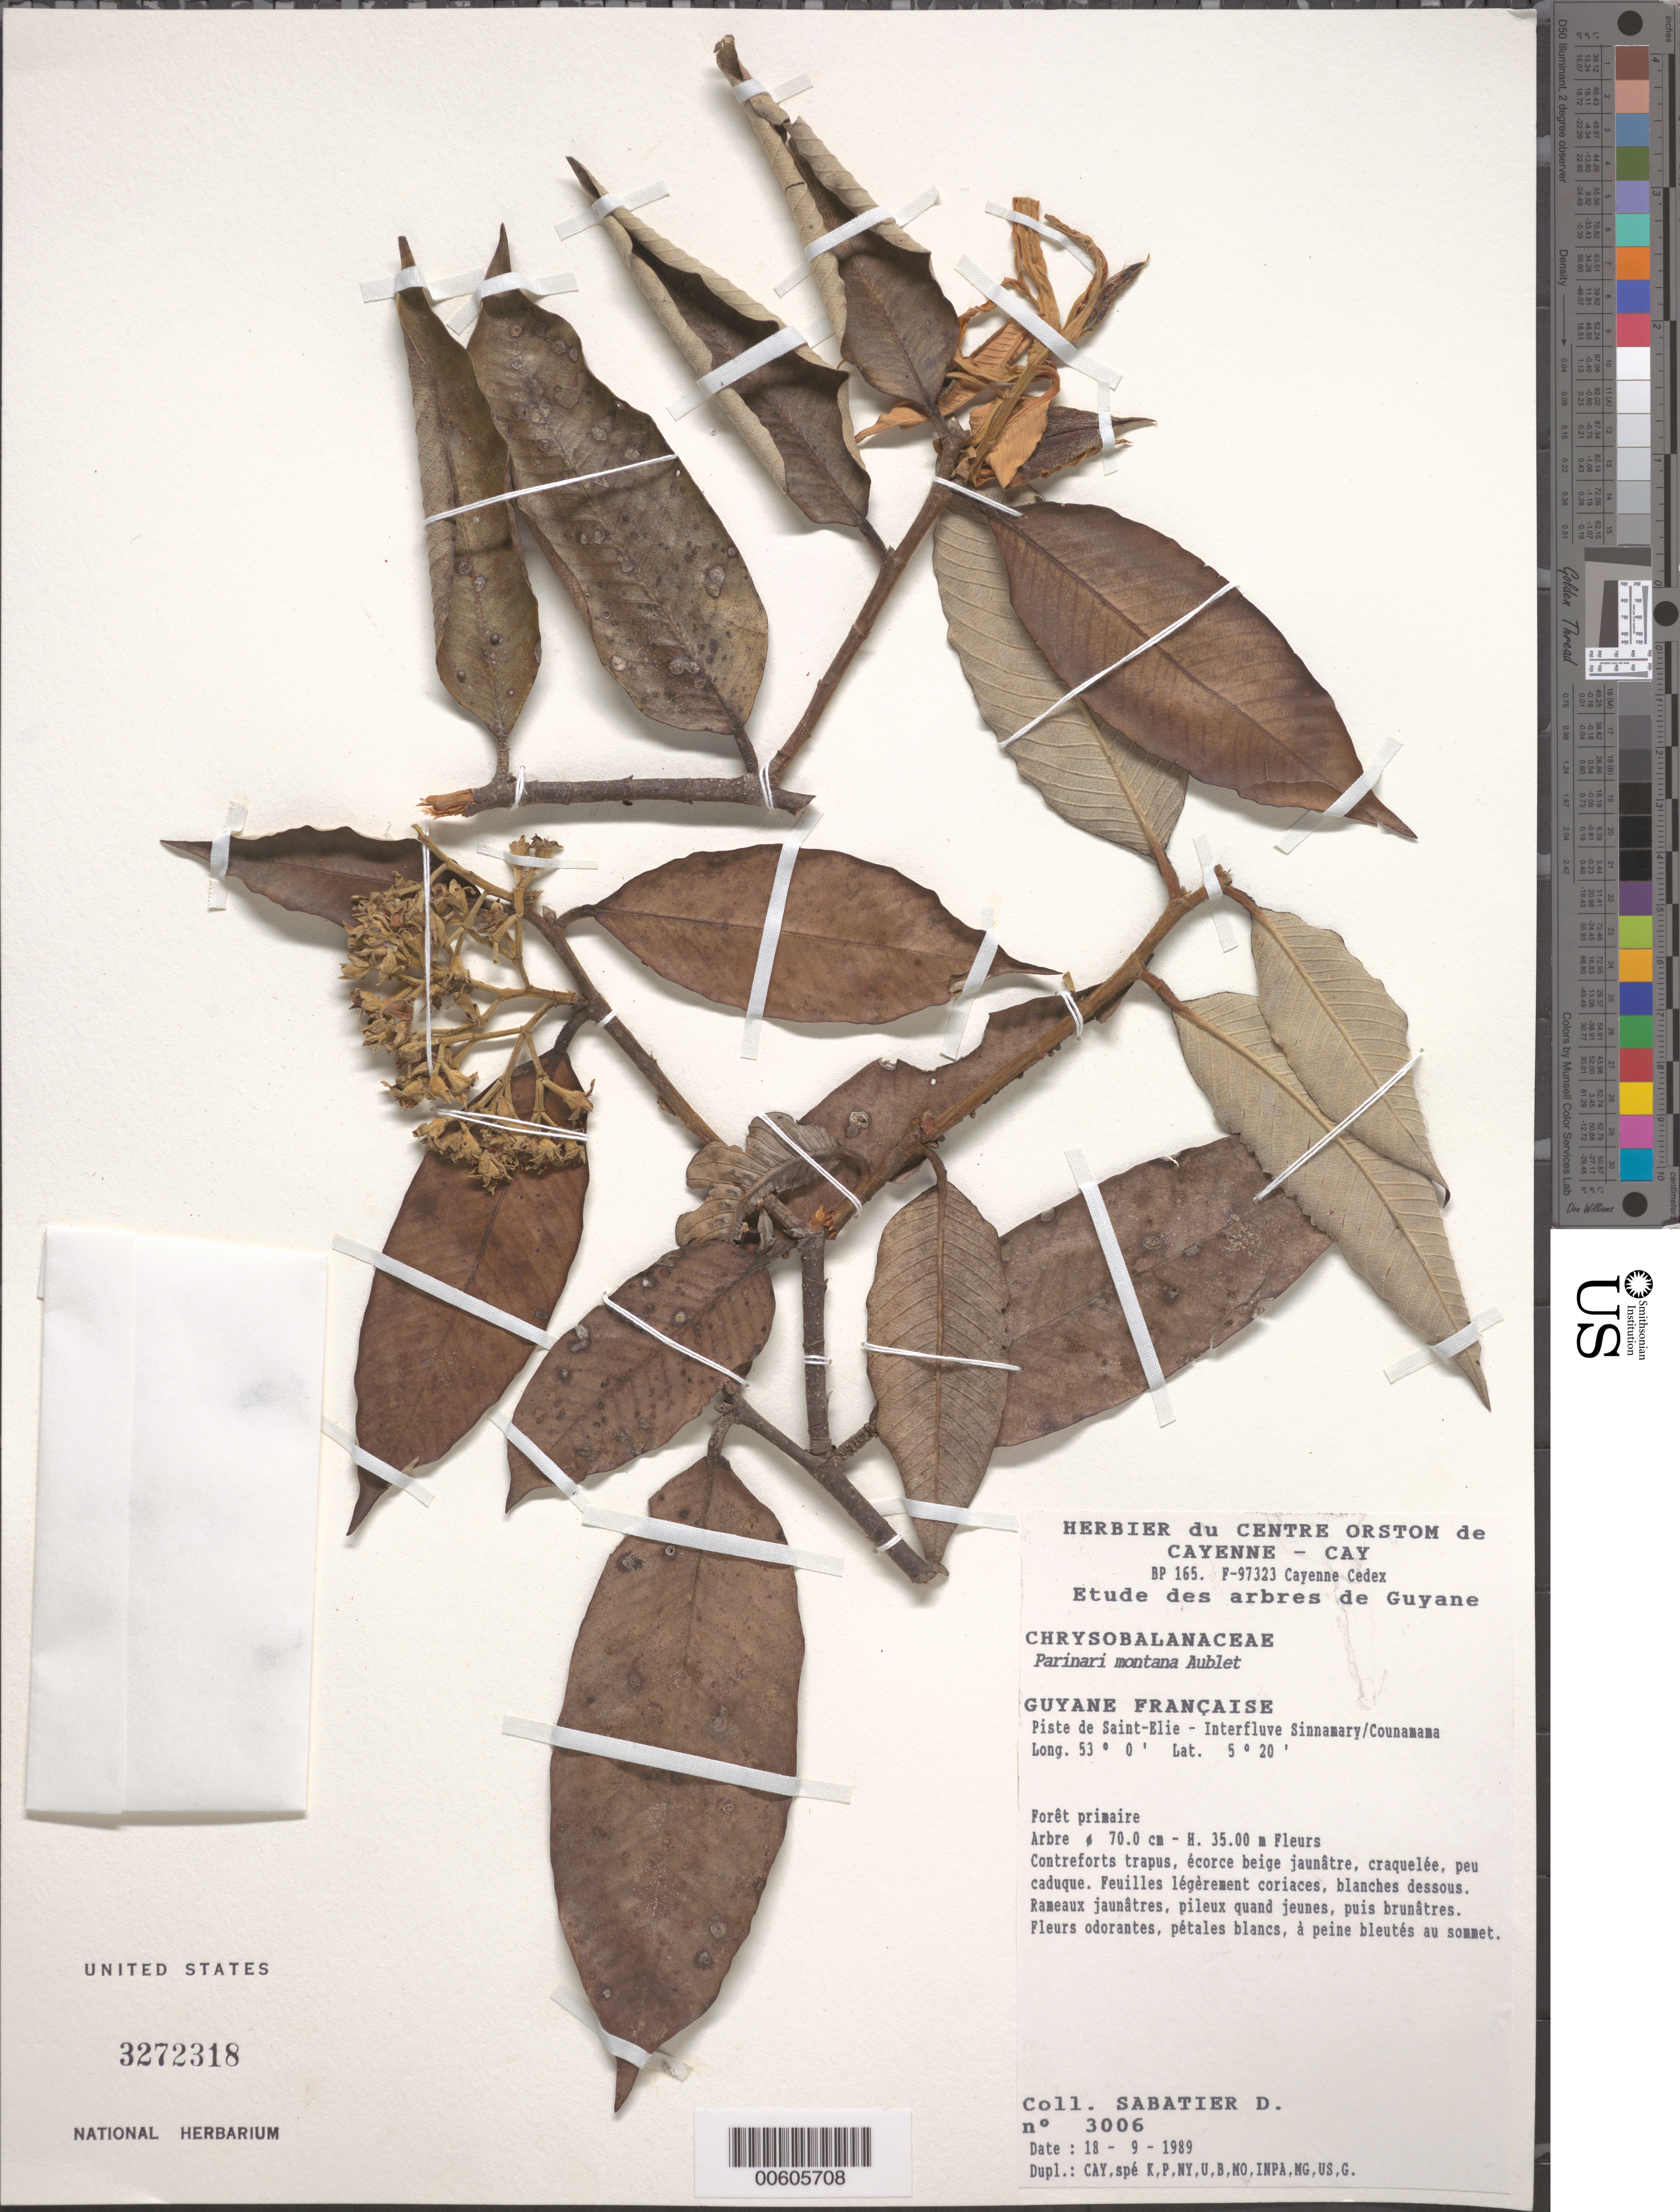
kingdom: Plantae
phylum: Tracheophyta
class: Magnoliopsida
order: Malpighiales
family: Chrysobalanaceae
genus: Parinari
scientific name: Parinari montana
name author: Aubl.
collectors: D. Sabatier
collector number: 3006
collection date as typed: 18-Sep-89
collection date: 1989-09-18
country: French Guiana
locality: St. Élie Trail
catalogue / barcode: US 3272318